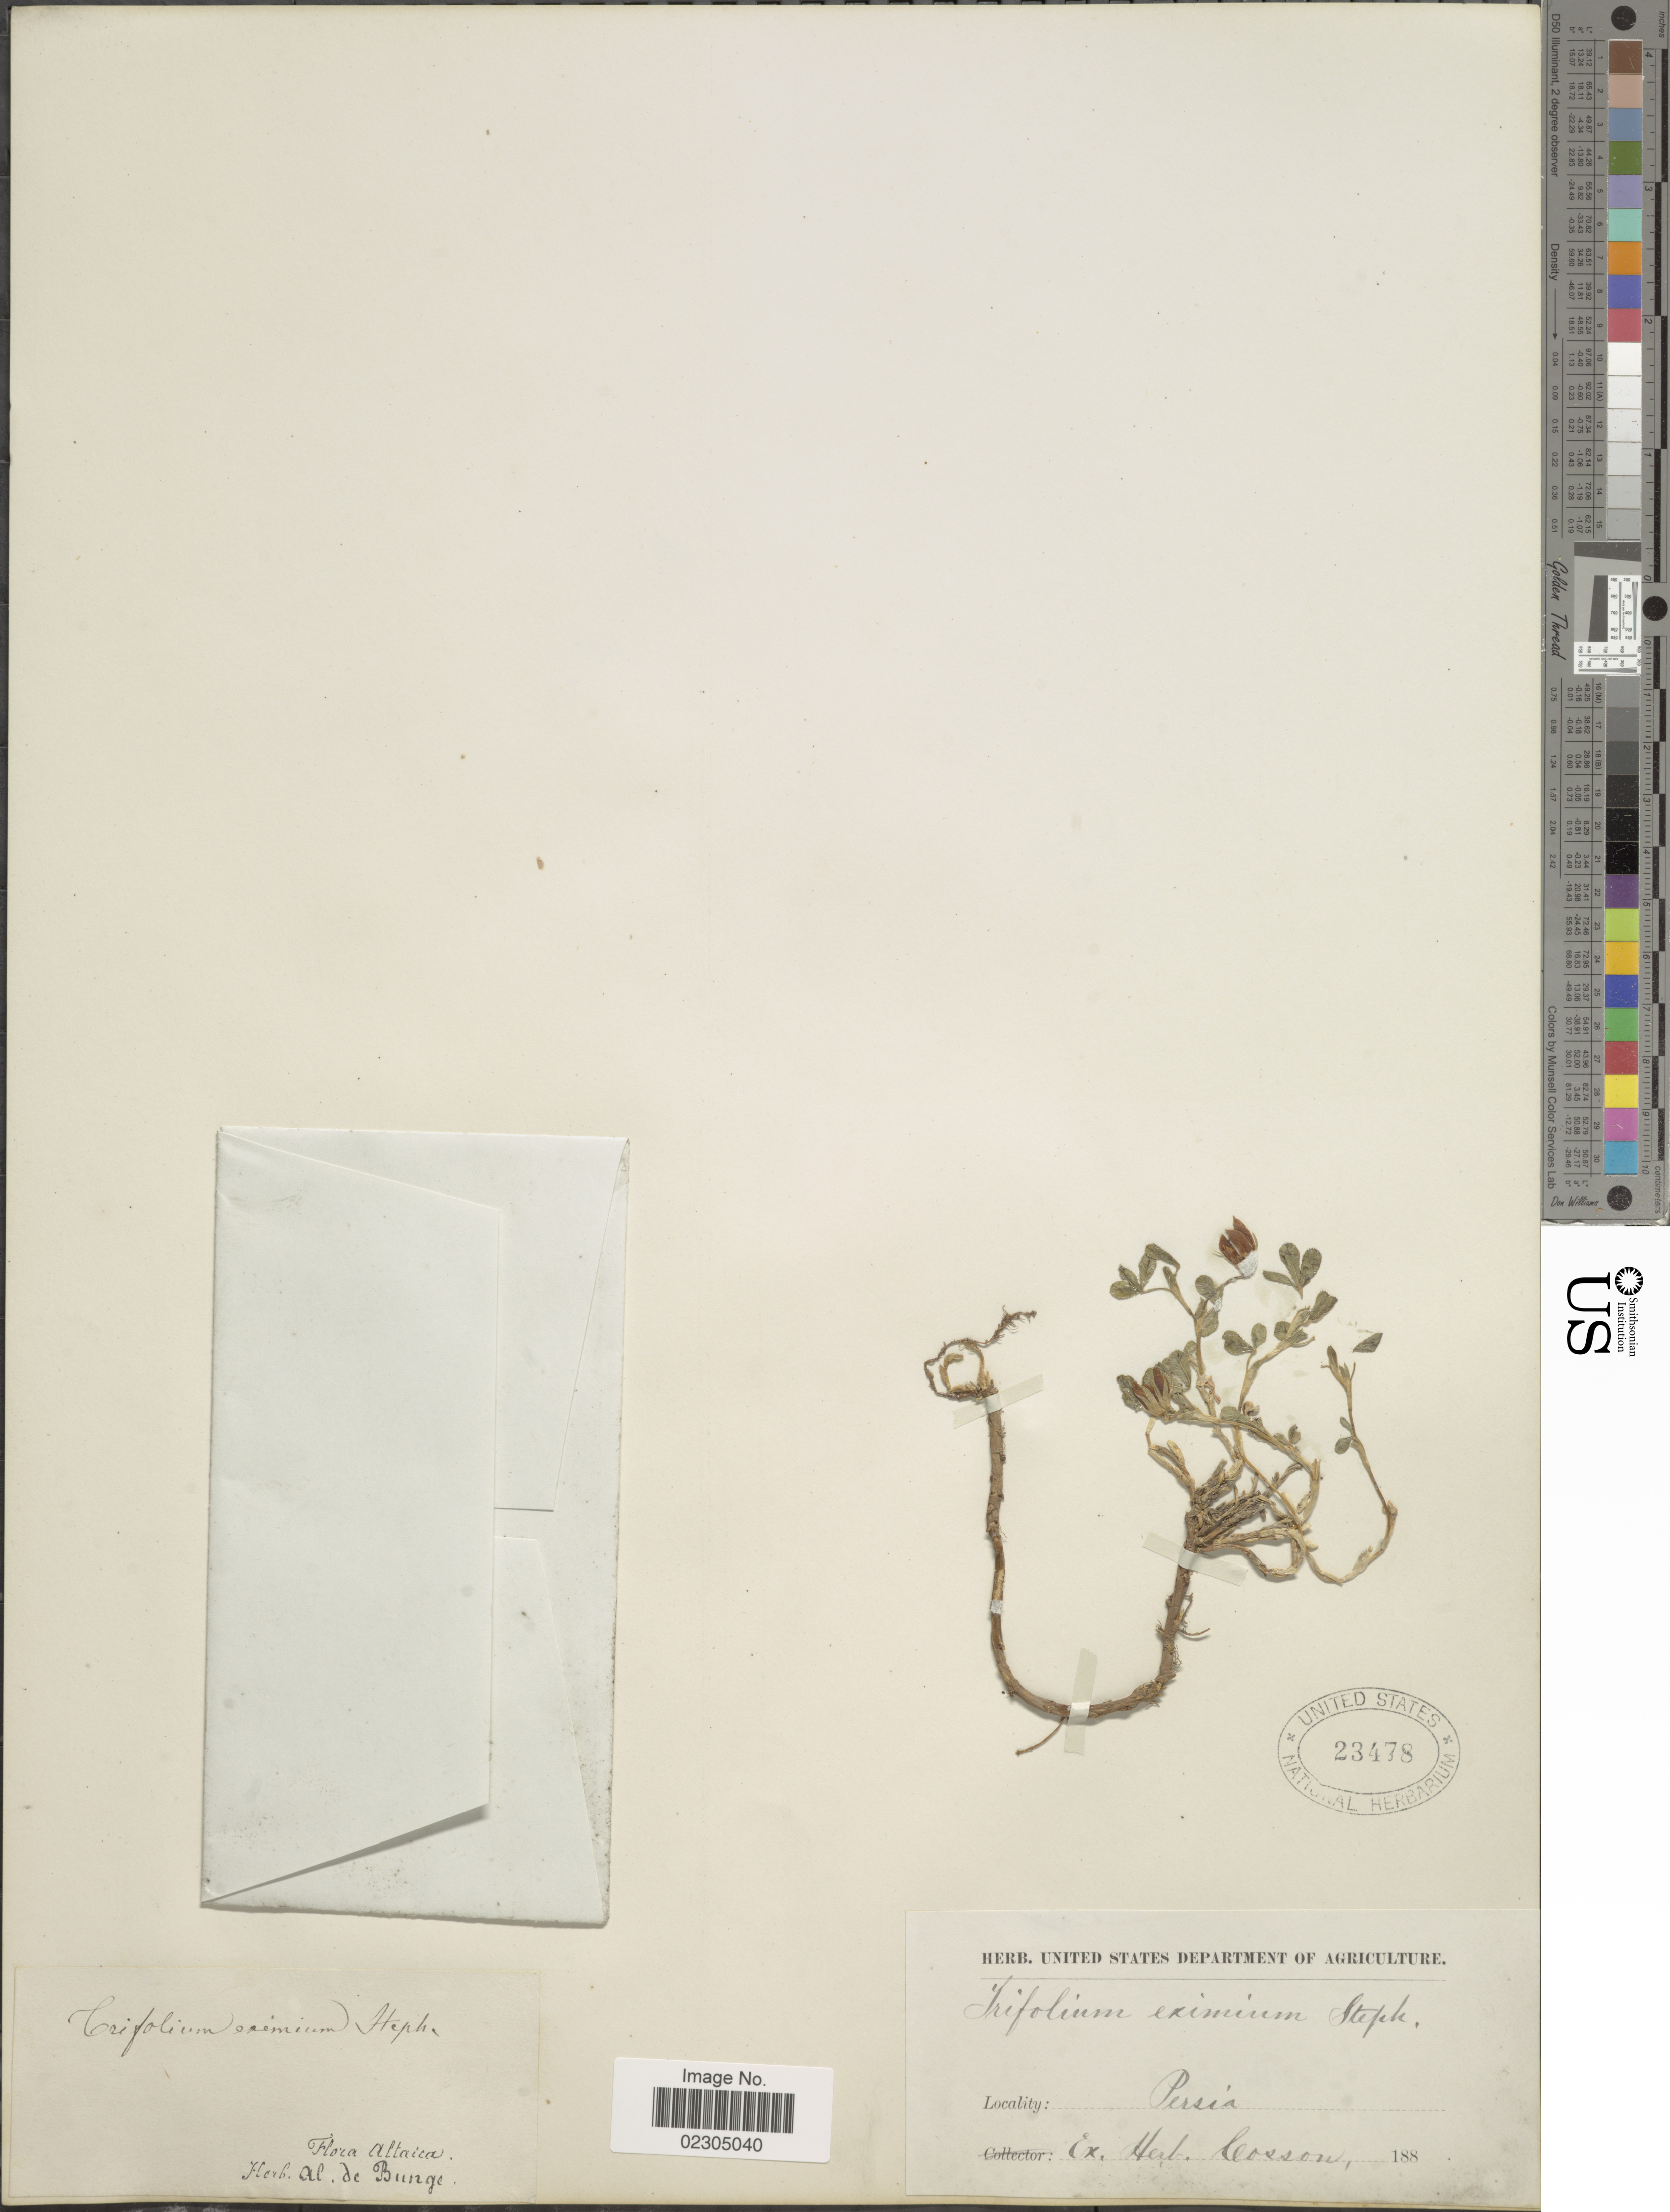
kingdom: Plantae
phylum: Tracheophyta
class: Magnoliopsida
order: Fabales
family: Fabaceae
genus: Trifolium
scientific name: Trifolium eximium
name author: DC.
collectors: ex herb. Cosson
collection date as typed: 188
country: Iran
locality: Persia.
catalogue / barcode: US 23478-2